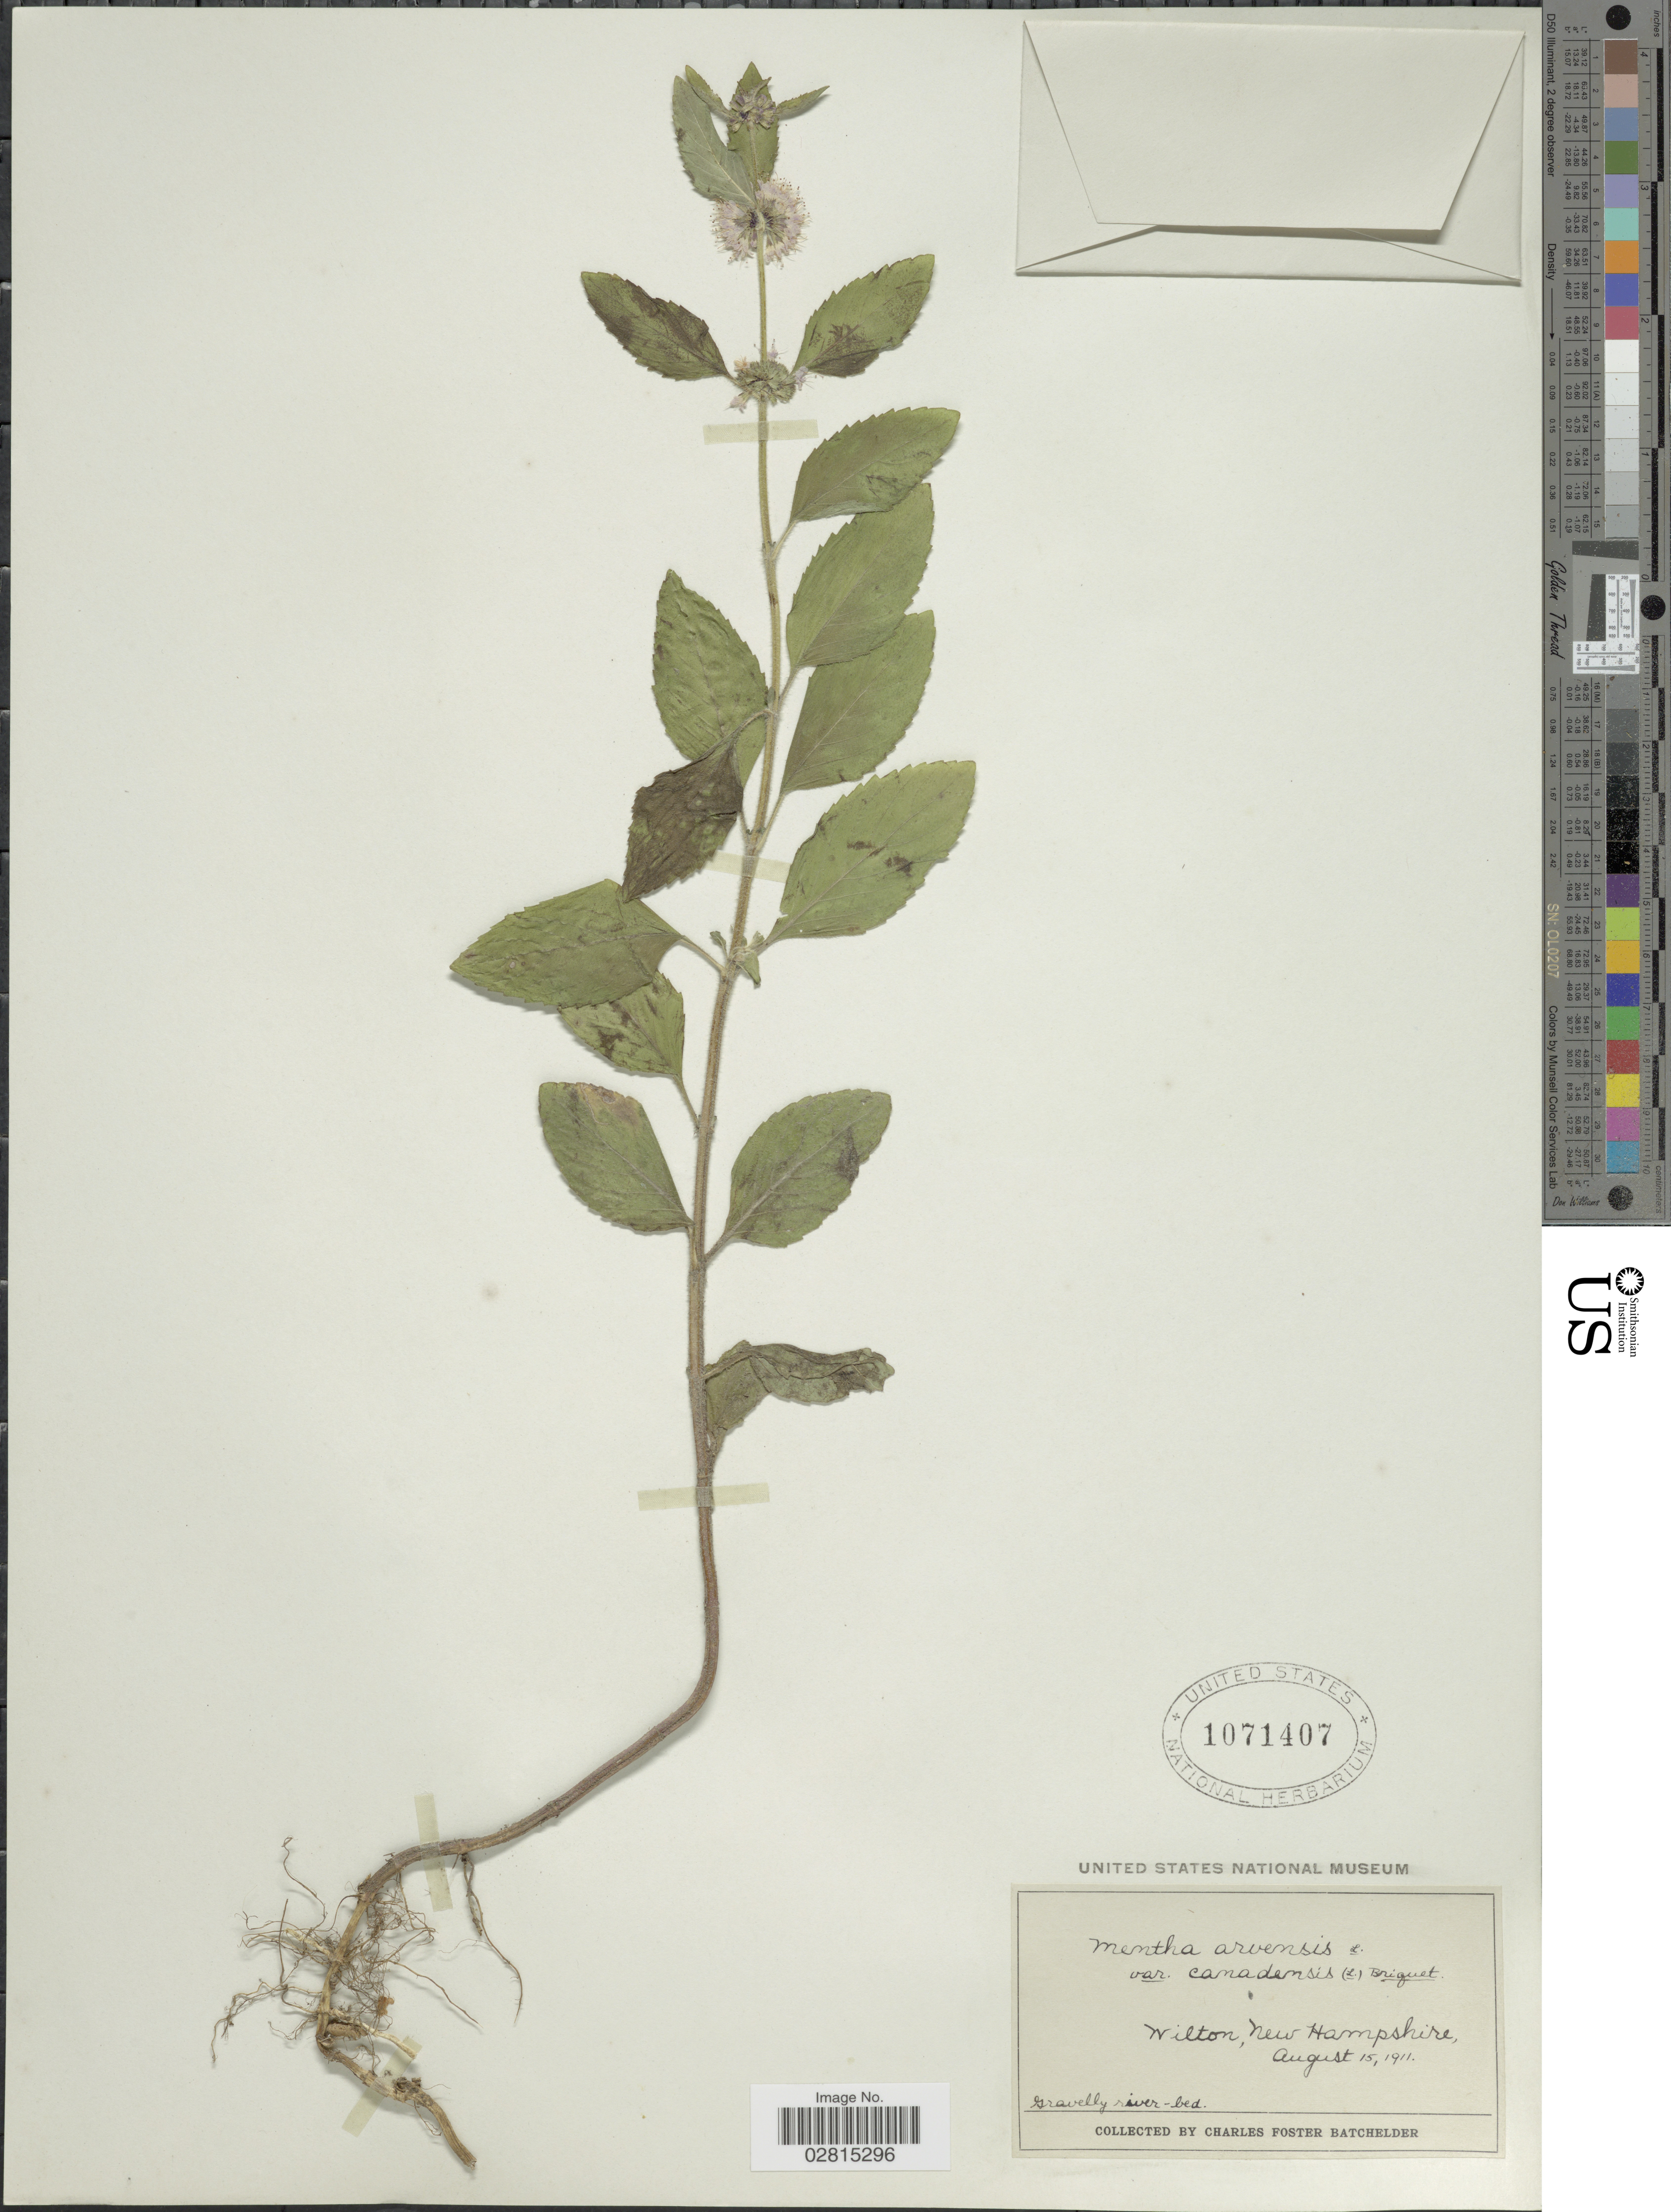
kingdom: Plantae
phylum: Tracheophyta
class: Magnoliopsida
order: Lamiales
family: Lamiaceae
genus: Mentha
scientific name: Mentha canadensis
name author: L.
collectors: C. Batchelder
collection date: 1911-08-15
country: United States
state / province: New Hampshire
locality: Wilton.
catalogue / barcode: US 1071407